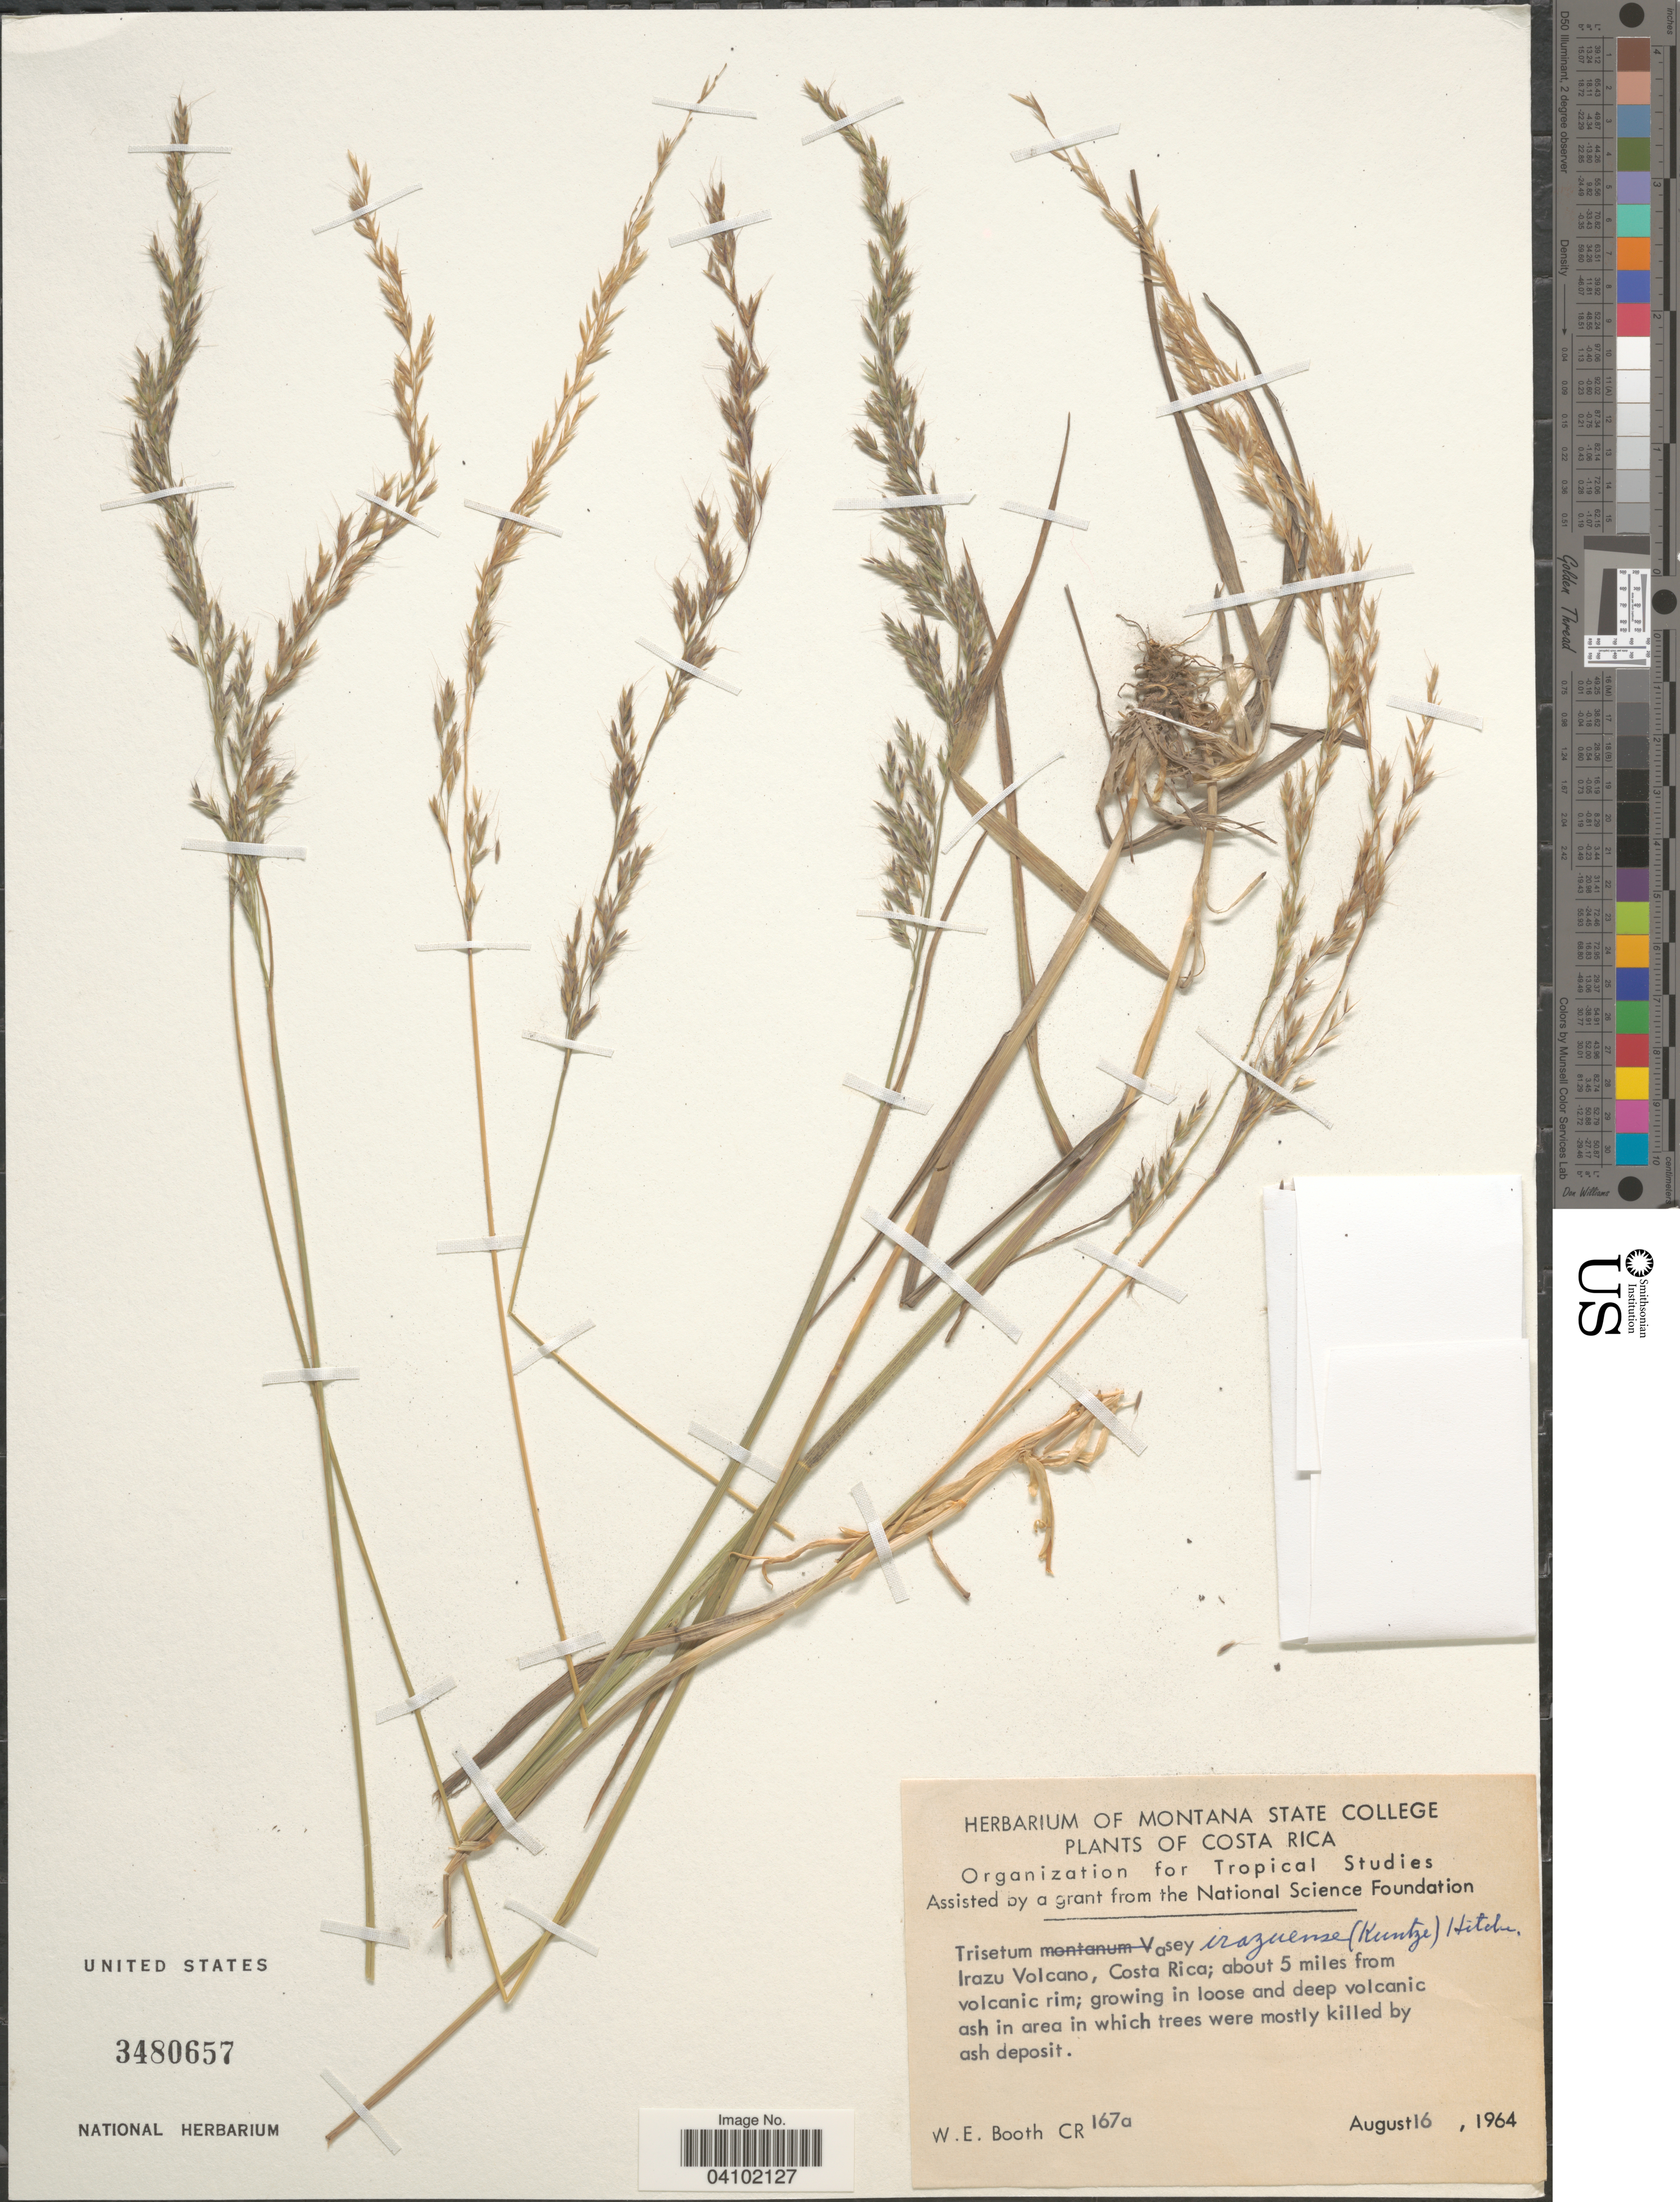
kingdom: Plantae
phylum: Tracheophyta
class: Liliopsida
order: Poales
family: Poaceae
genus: Peyritschia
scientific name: Peyritschia irazuensis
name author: (Kuntze) P.M. Peterson et al.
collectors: W. Booth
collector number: CR167a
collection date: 1964-08-16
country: Costa Rica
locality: Irazu Volcano; about 5 miles from volcanic rim.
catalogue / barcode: US 3480657